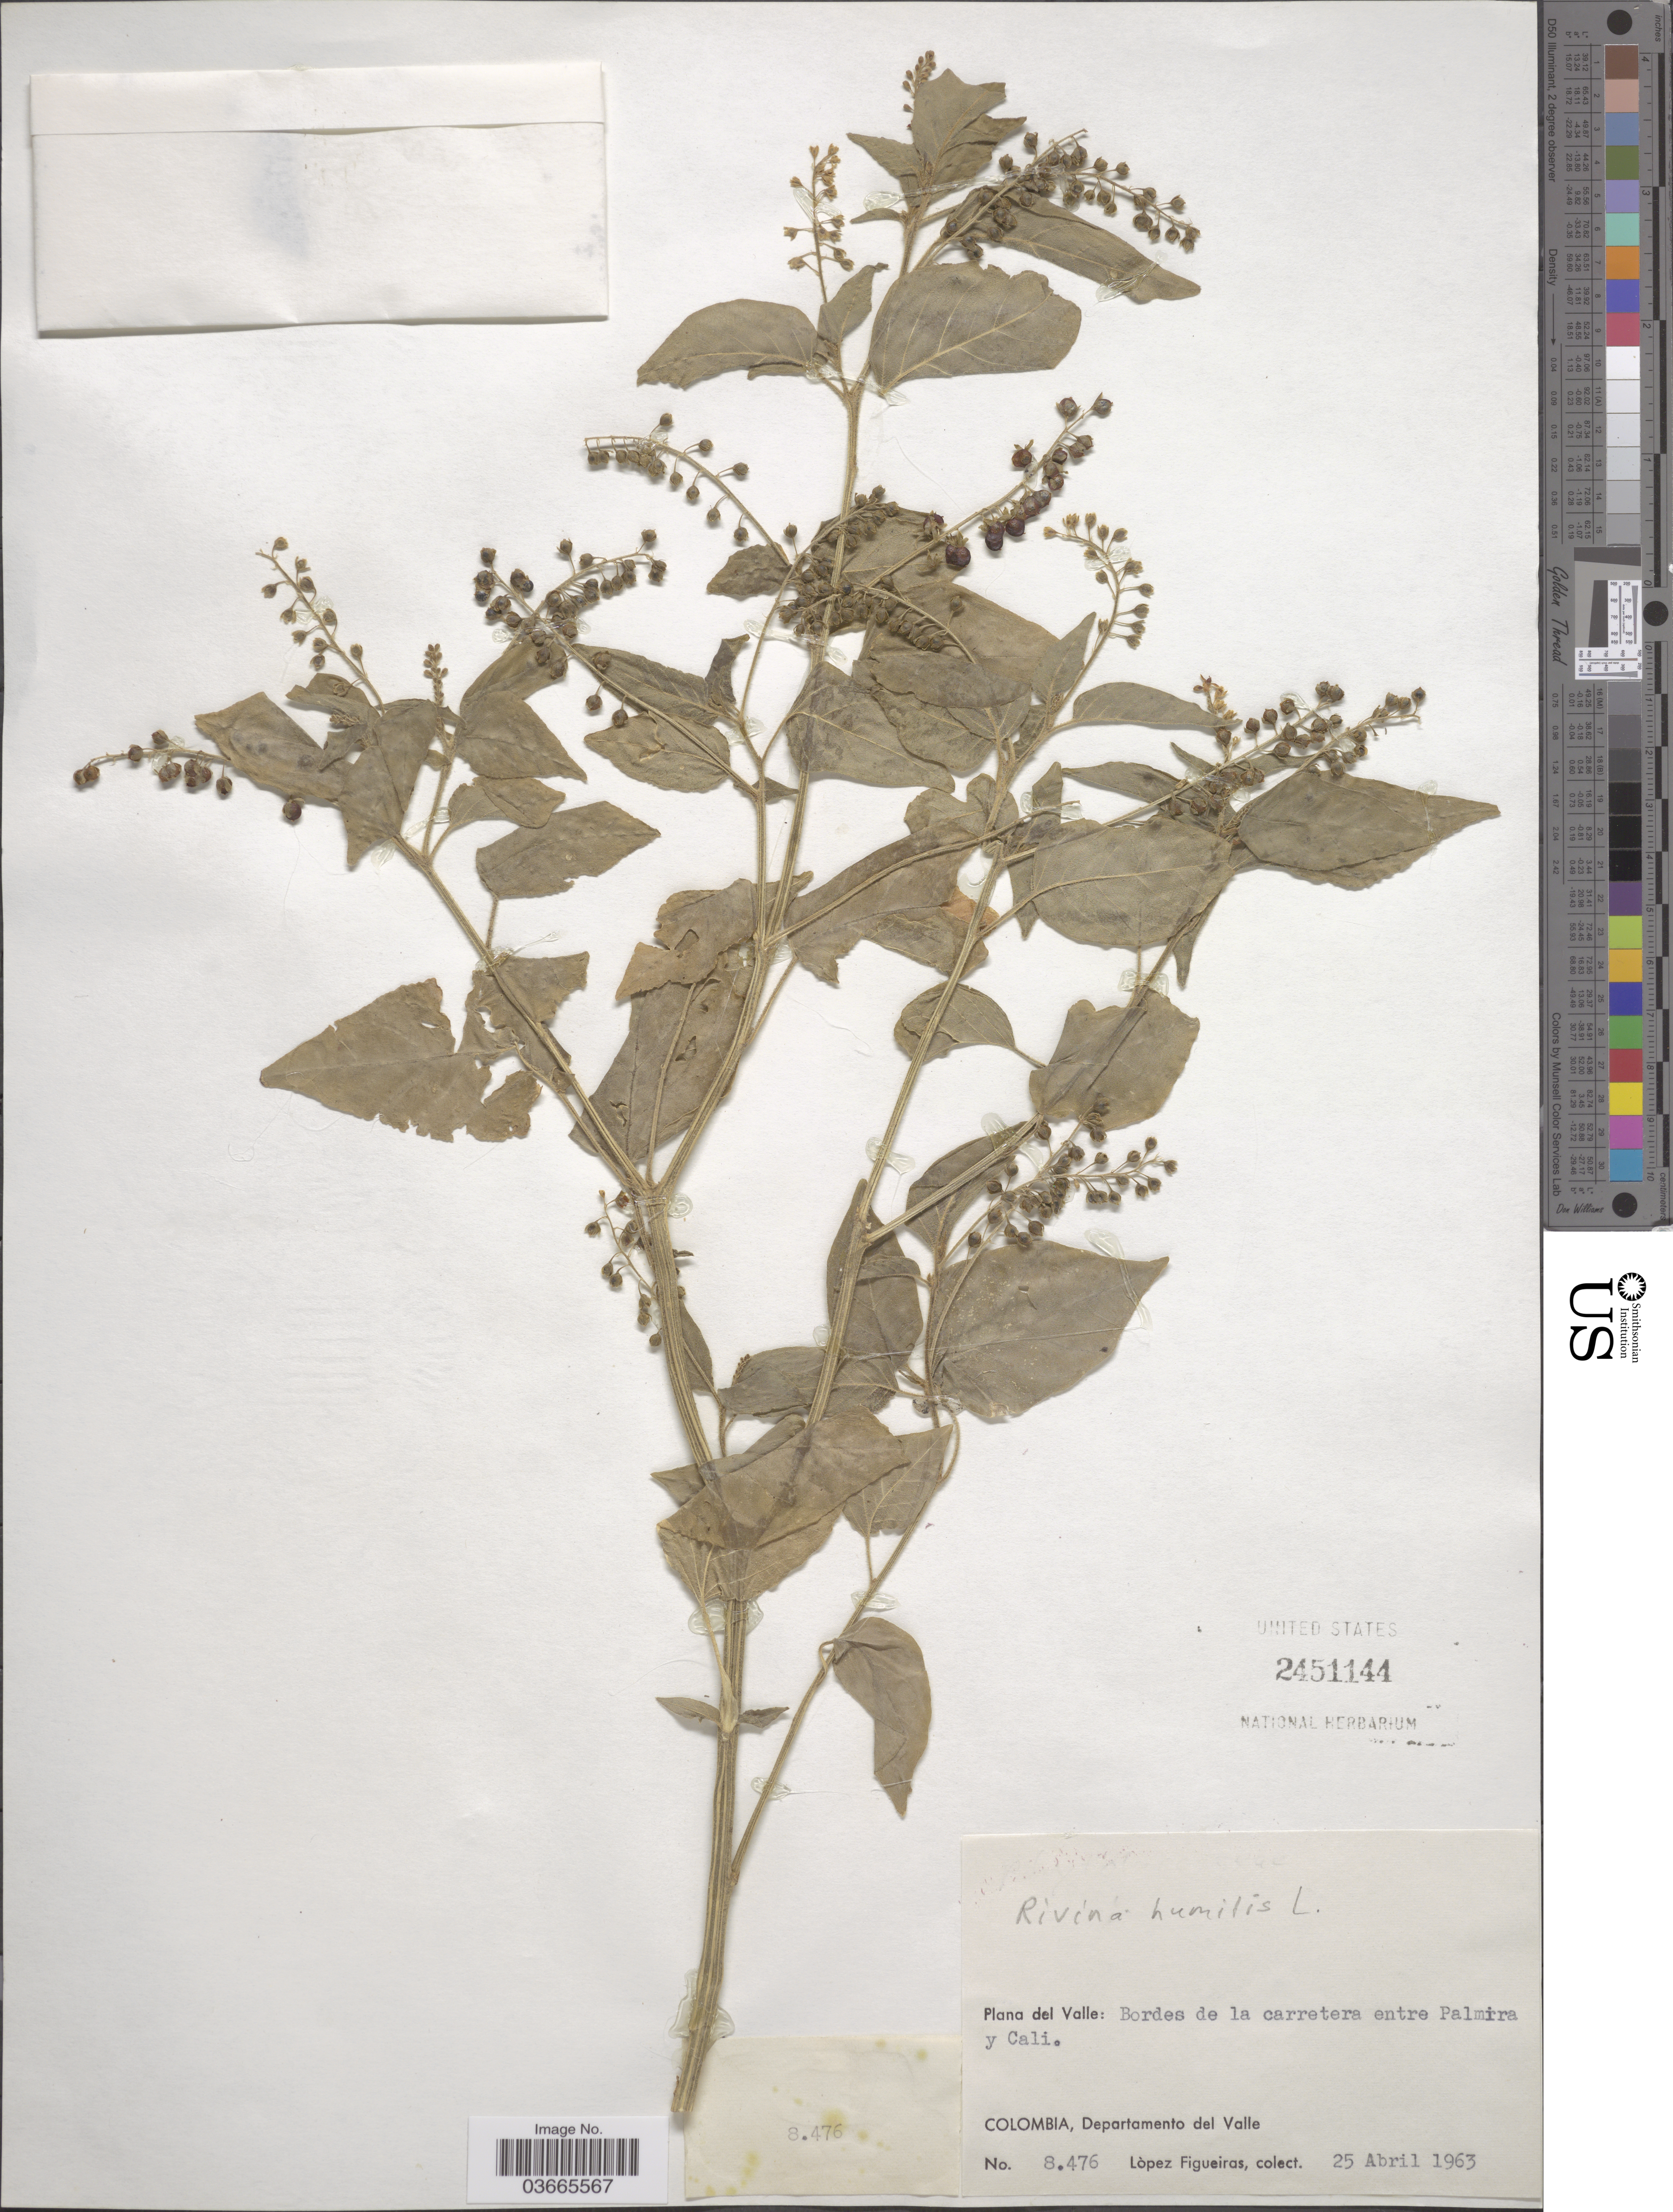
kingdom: Plantae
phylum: Tracheophyta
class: Magnoliopsida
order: Caryophyllales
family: Phytolaccaceae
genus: Rivina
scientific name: Rivina humilis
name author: L.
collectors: M. López Figueiras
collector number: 8476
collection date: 1963-04-25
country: Colombia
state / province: Valle del Cauca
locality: Plana del Valle: Bordes de la carretera entre Palmira y Cali. Departamento del Valle.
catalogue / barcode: US 2451144